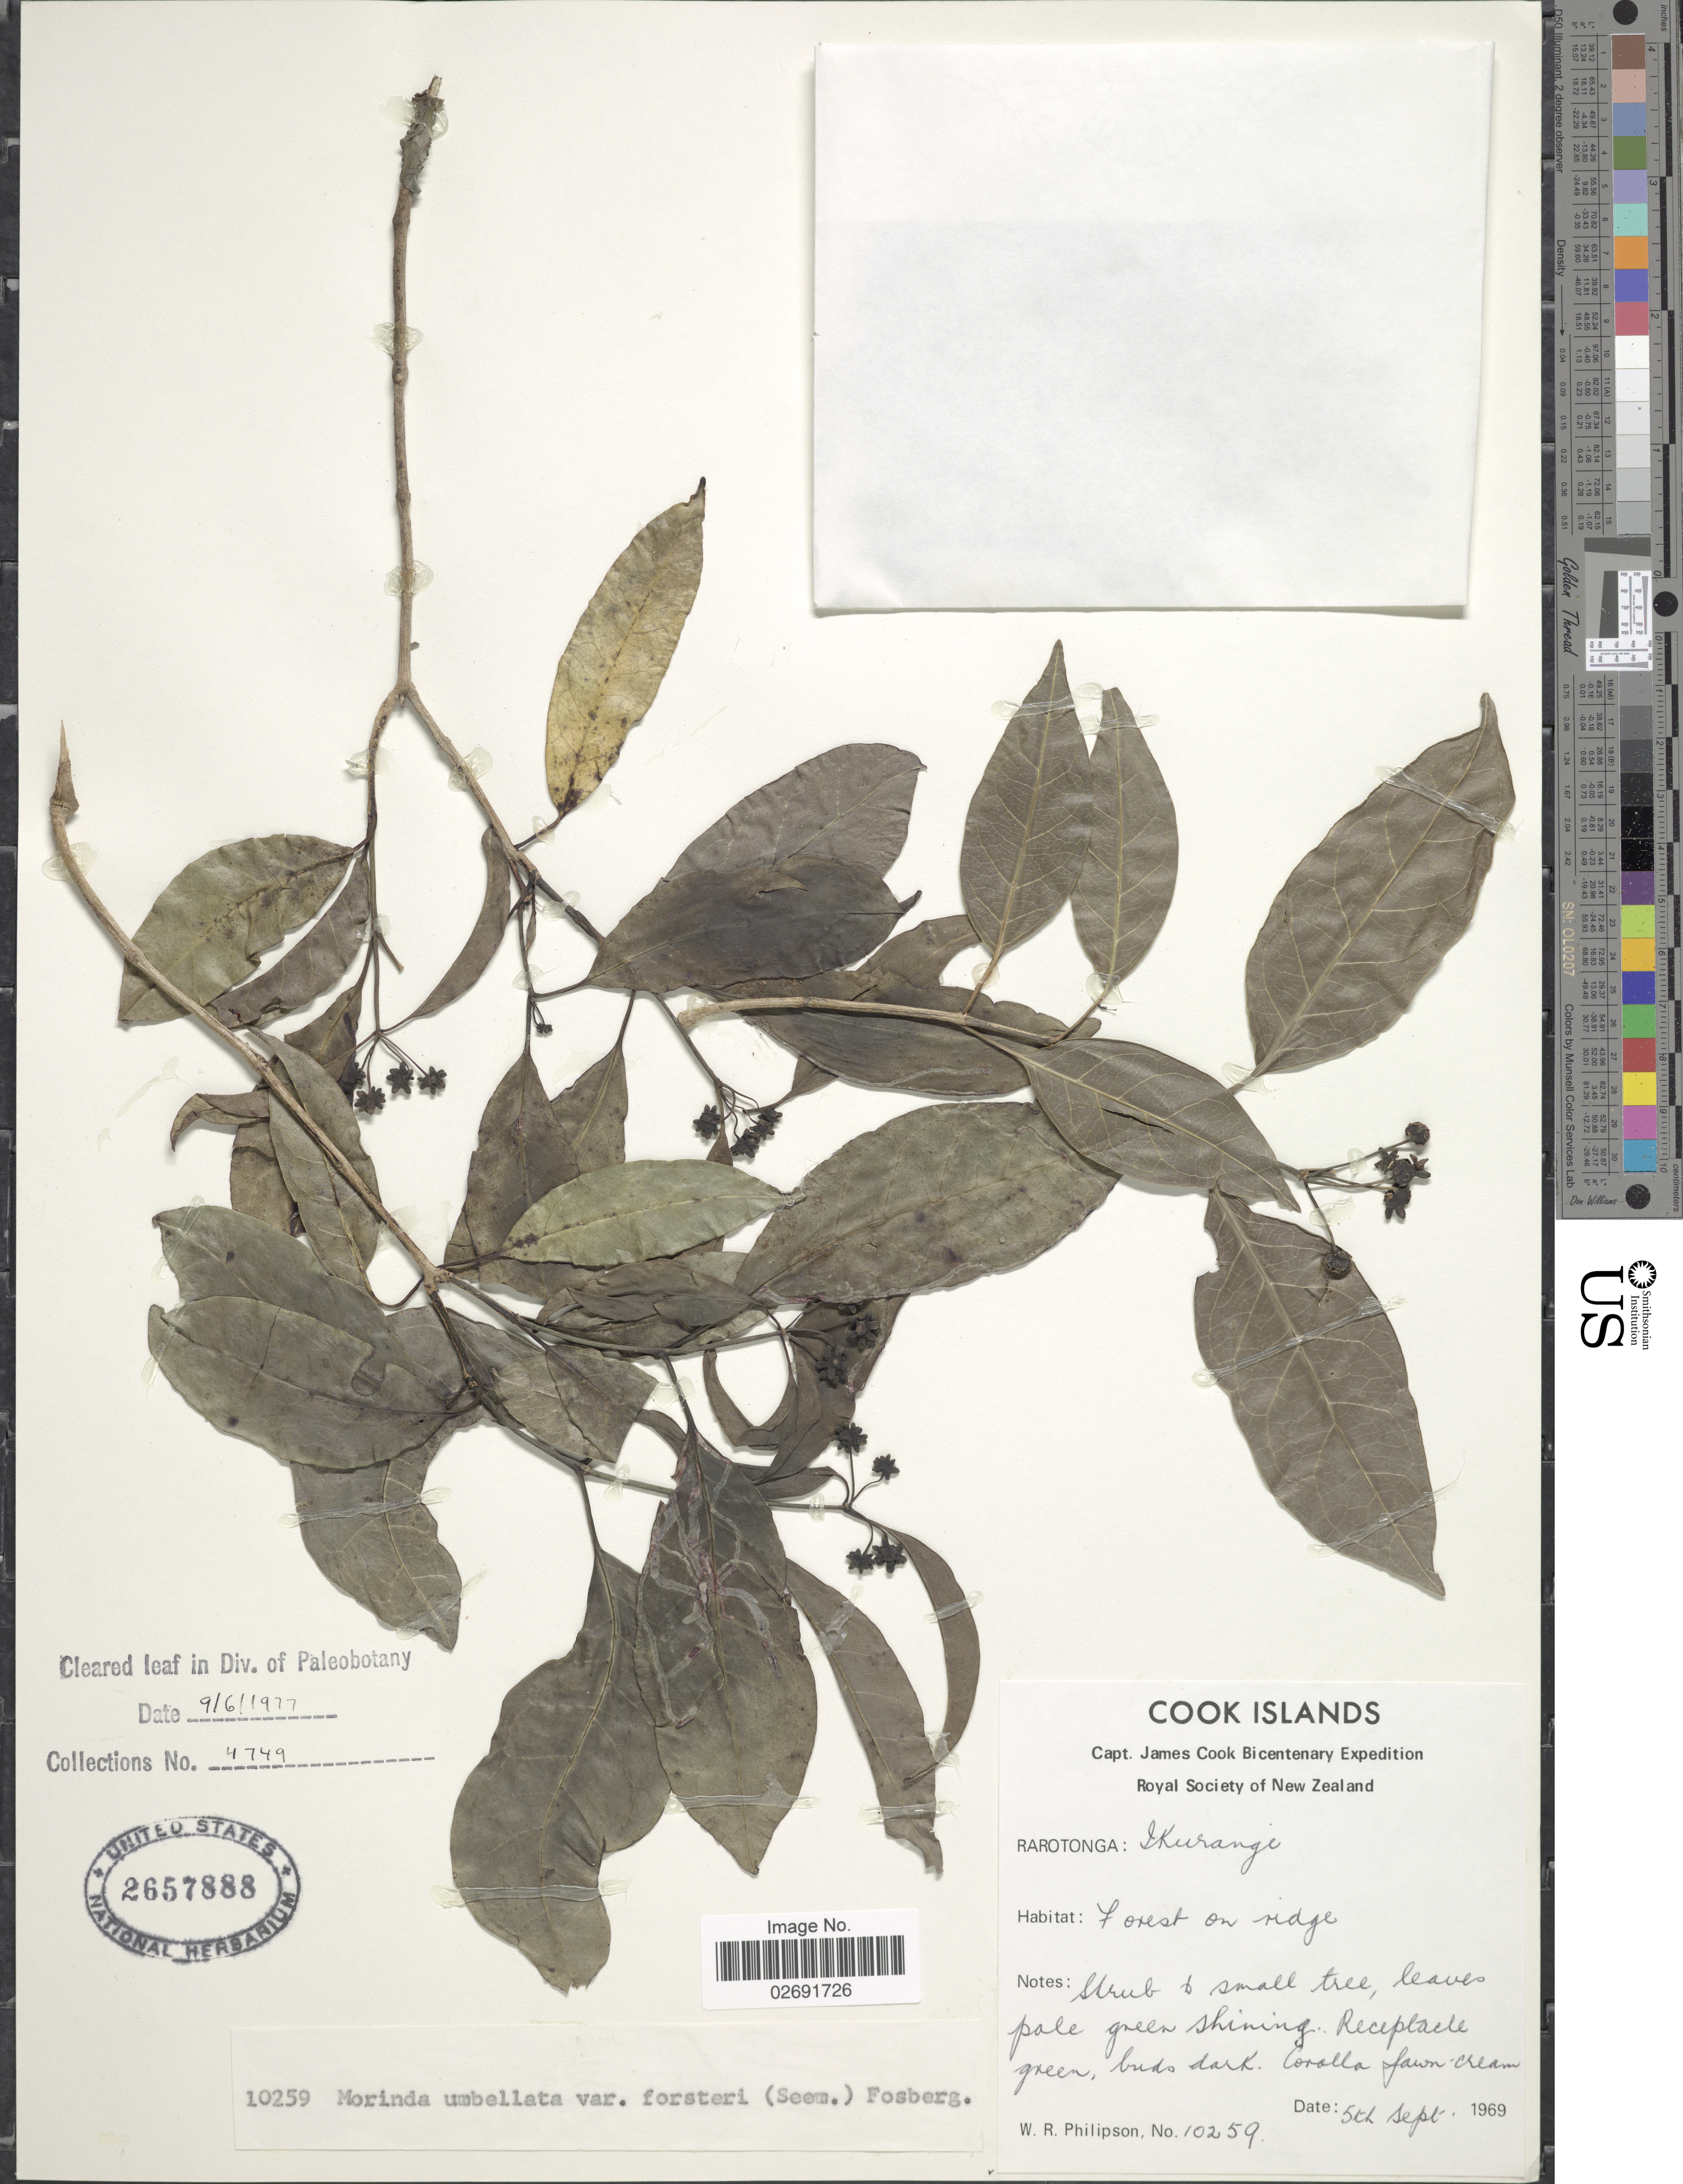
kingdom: Plantae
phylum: Tracheophyta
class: Magnoliopsida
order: Gentianales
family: Rubiaceae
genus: Gynochthodes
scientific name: Gynochthodes umbellata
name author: (L.) Razafim. & B. Bremer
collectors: W. R. Philipson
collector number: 10259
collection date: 1969-09-05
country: Cook Islands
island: Rarotonga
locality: Rarotonga Island. Ikurange.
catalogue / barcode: US 2657888